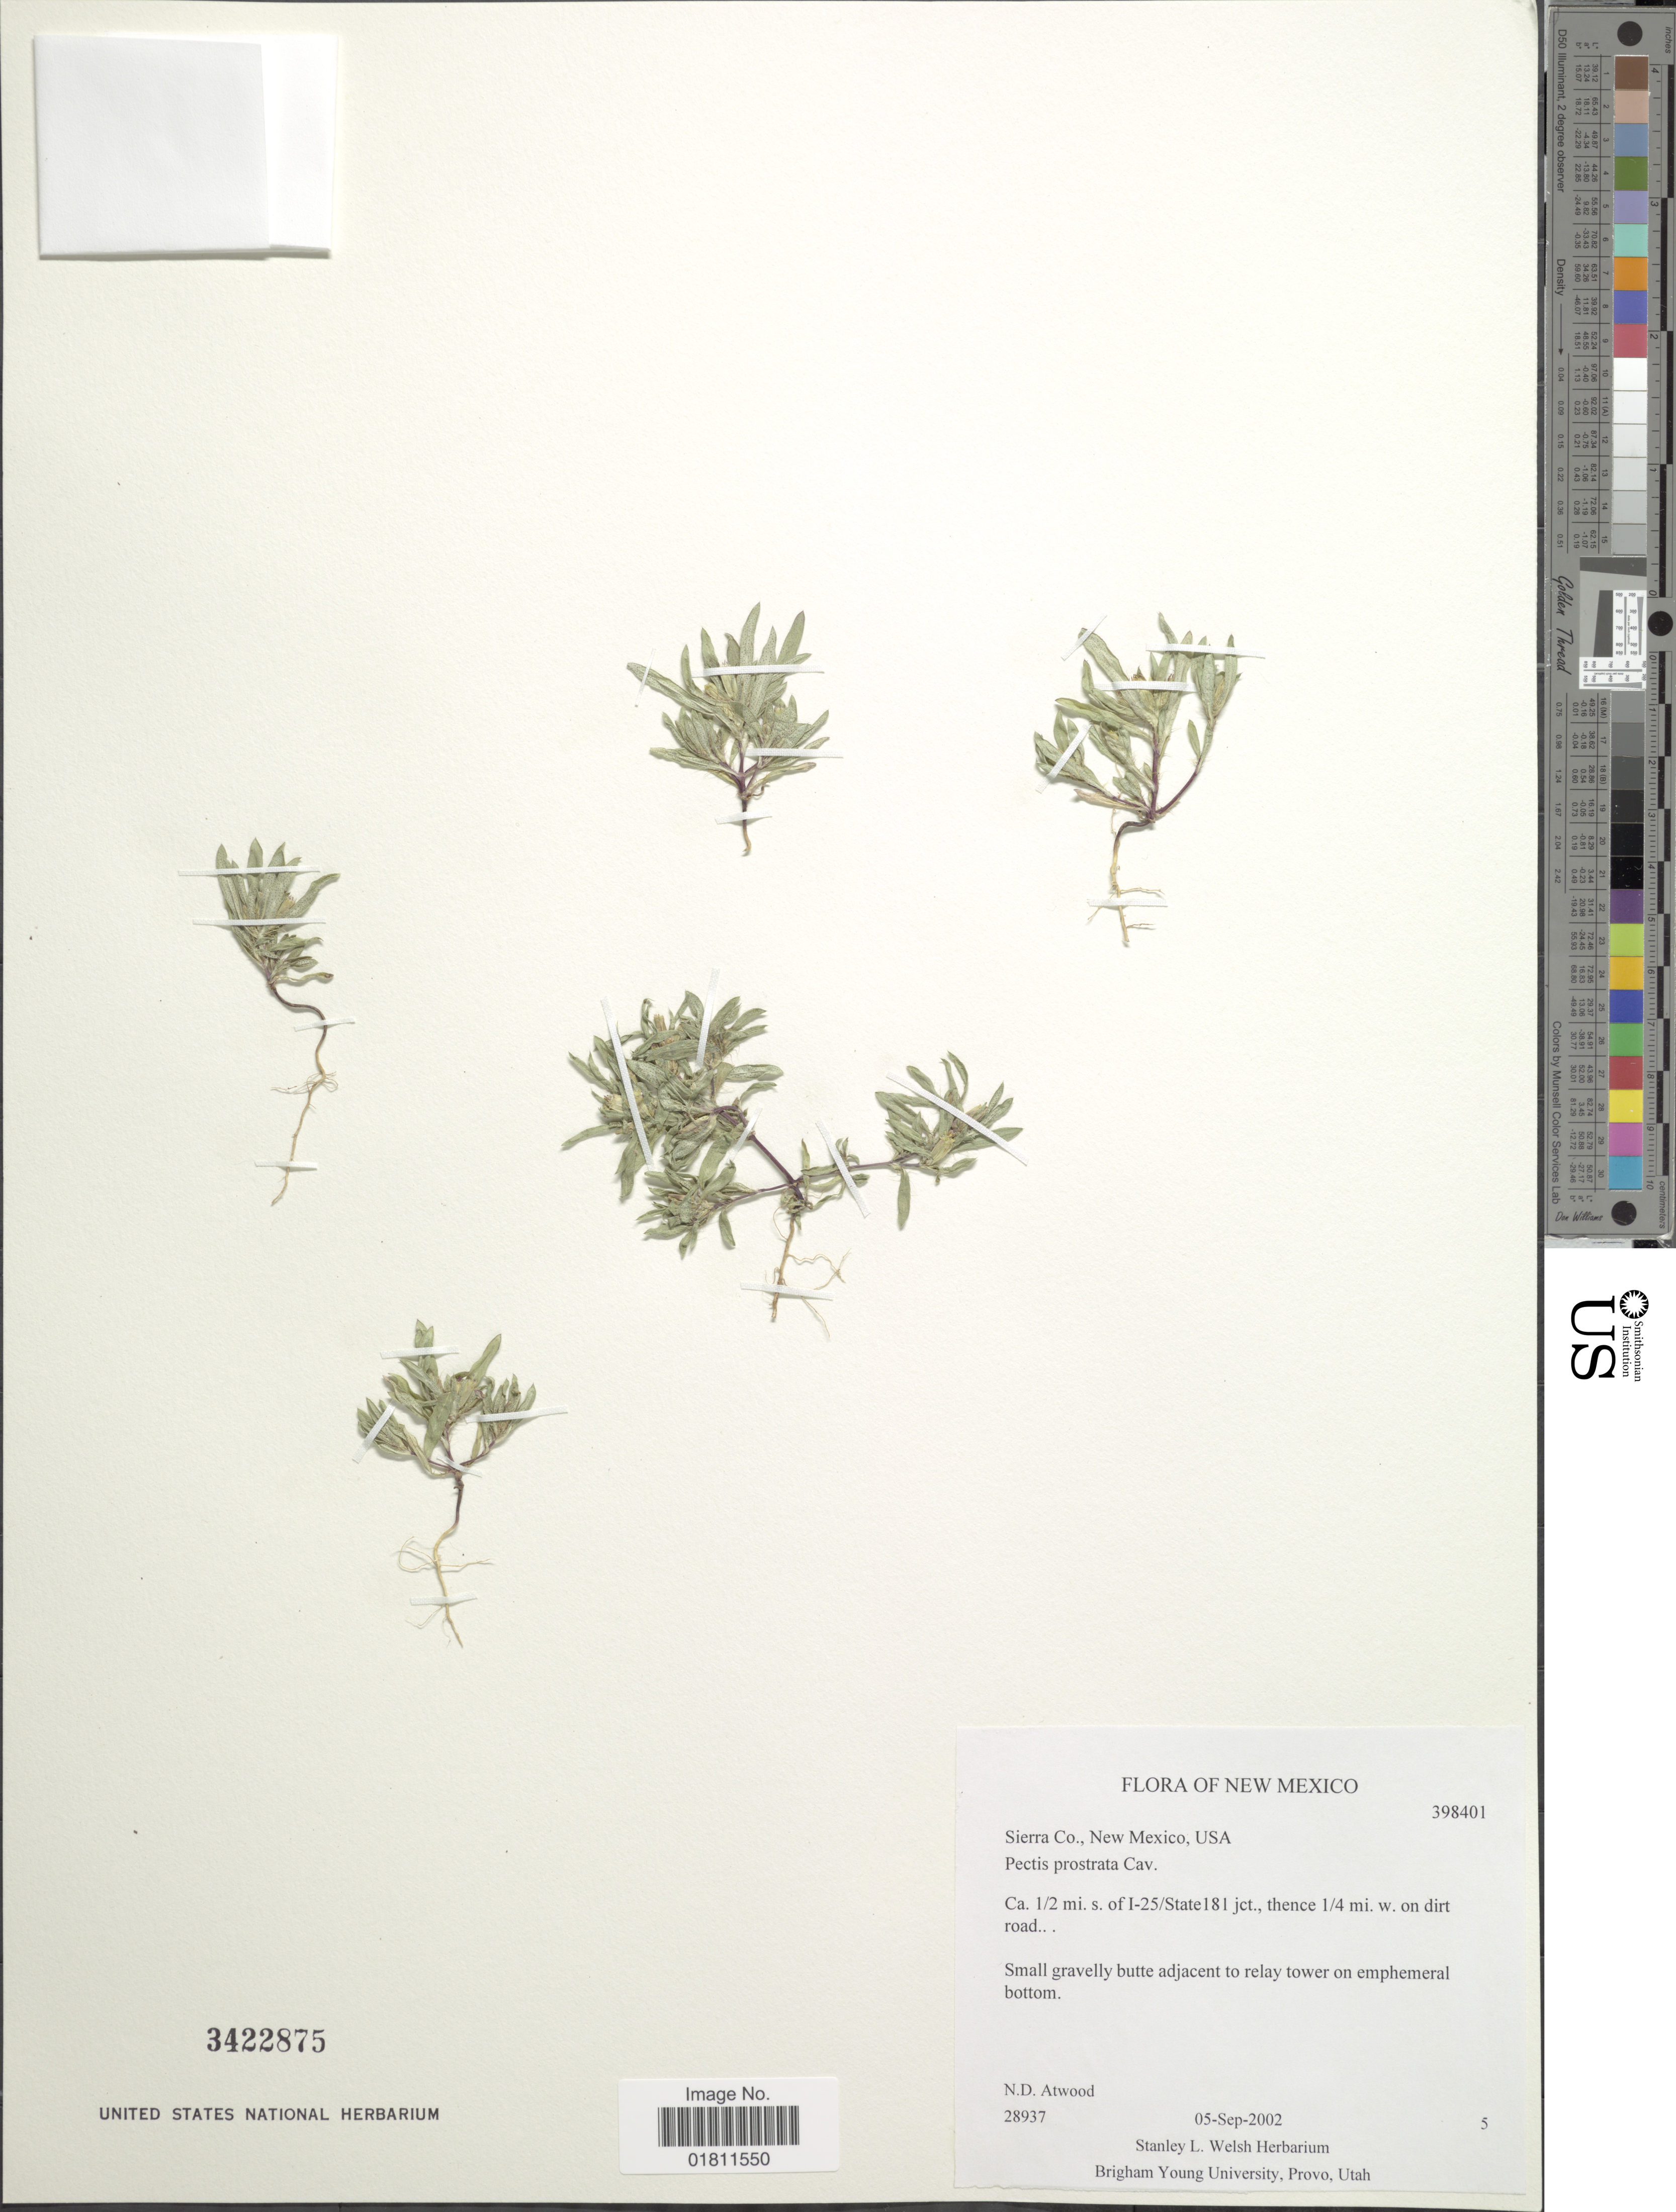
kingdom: Plantae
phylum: Tracheophyta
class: Magnoliopsida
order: Asterales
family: Asteraceae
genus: Pectis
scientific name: Pectis prostrata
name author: Cav.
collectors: N. Atwood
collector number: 28937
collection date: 2002-09-05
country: United States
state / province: New Mexico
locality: New Mexico. Ca ½ mi. s. of I-25/State181 jct., thence 1/4 mi. w.on dirt road.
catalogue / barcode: US 3422875